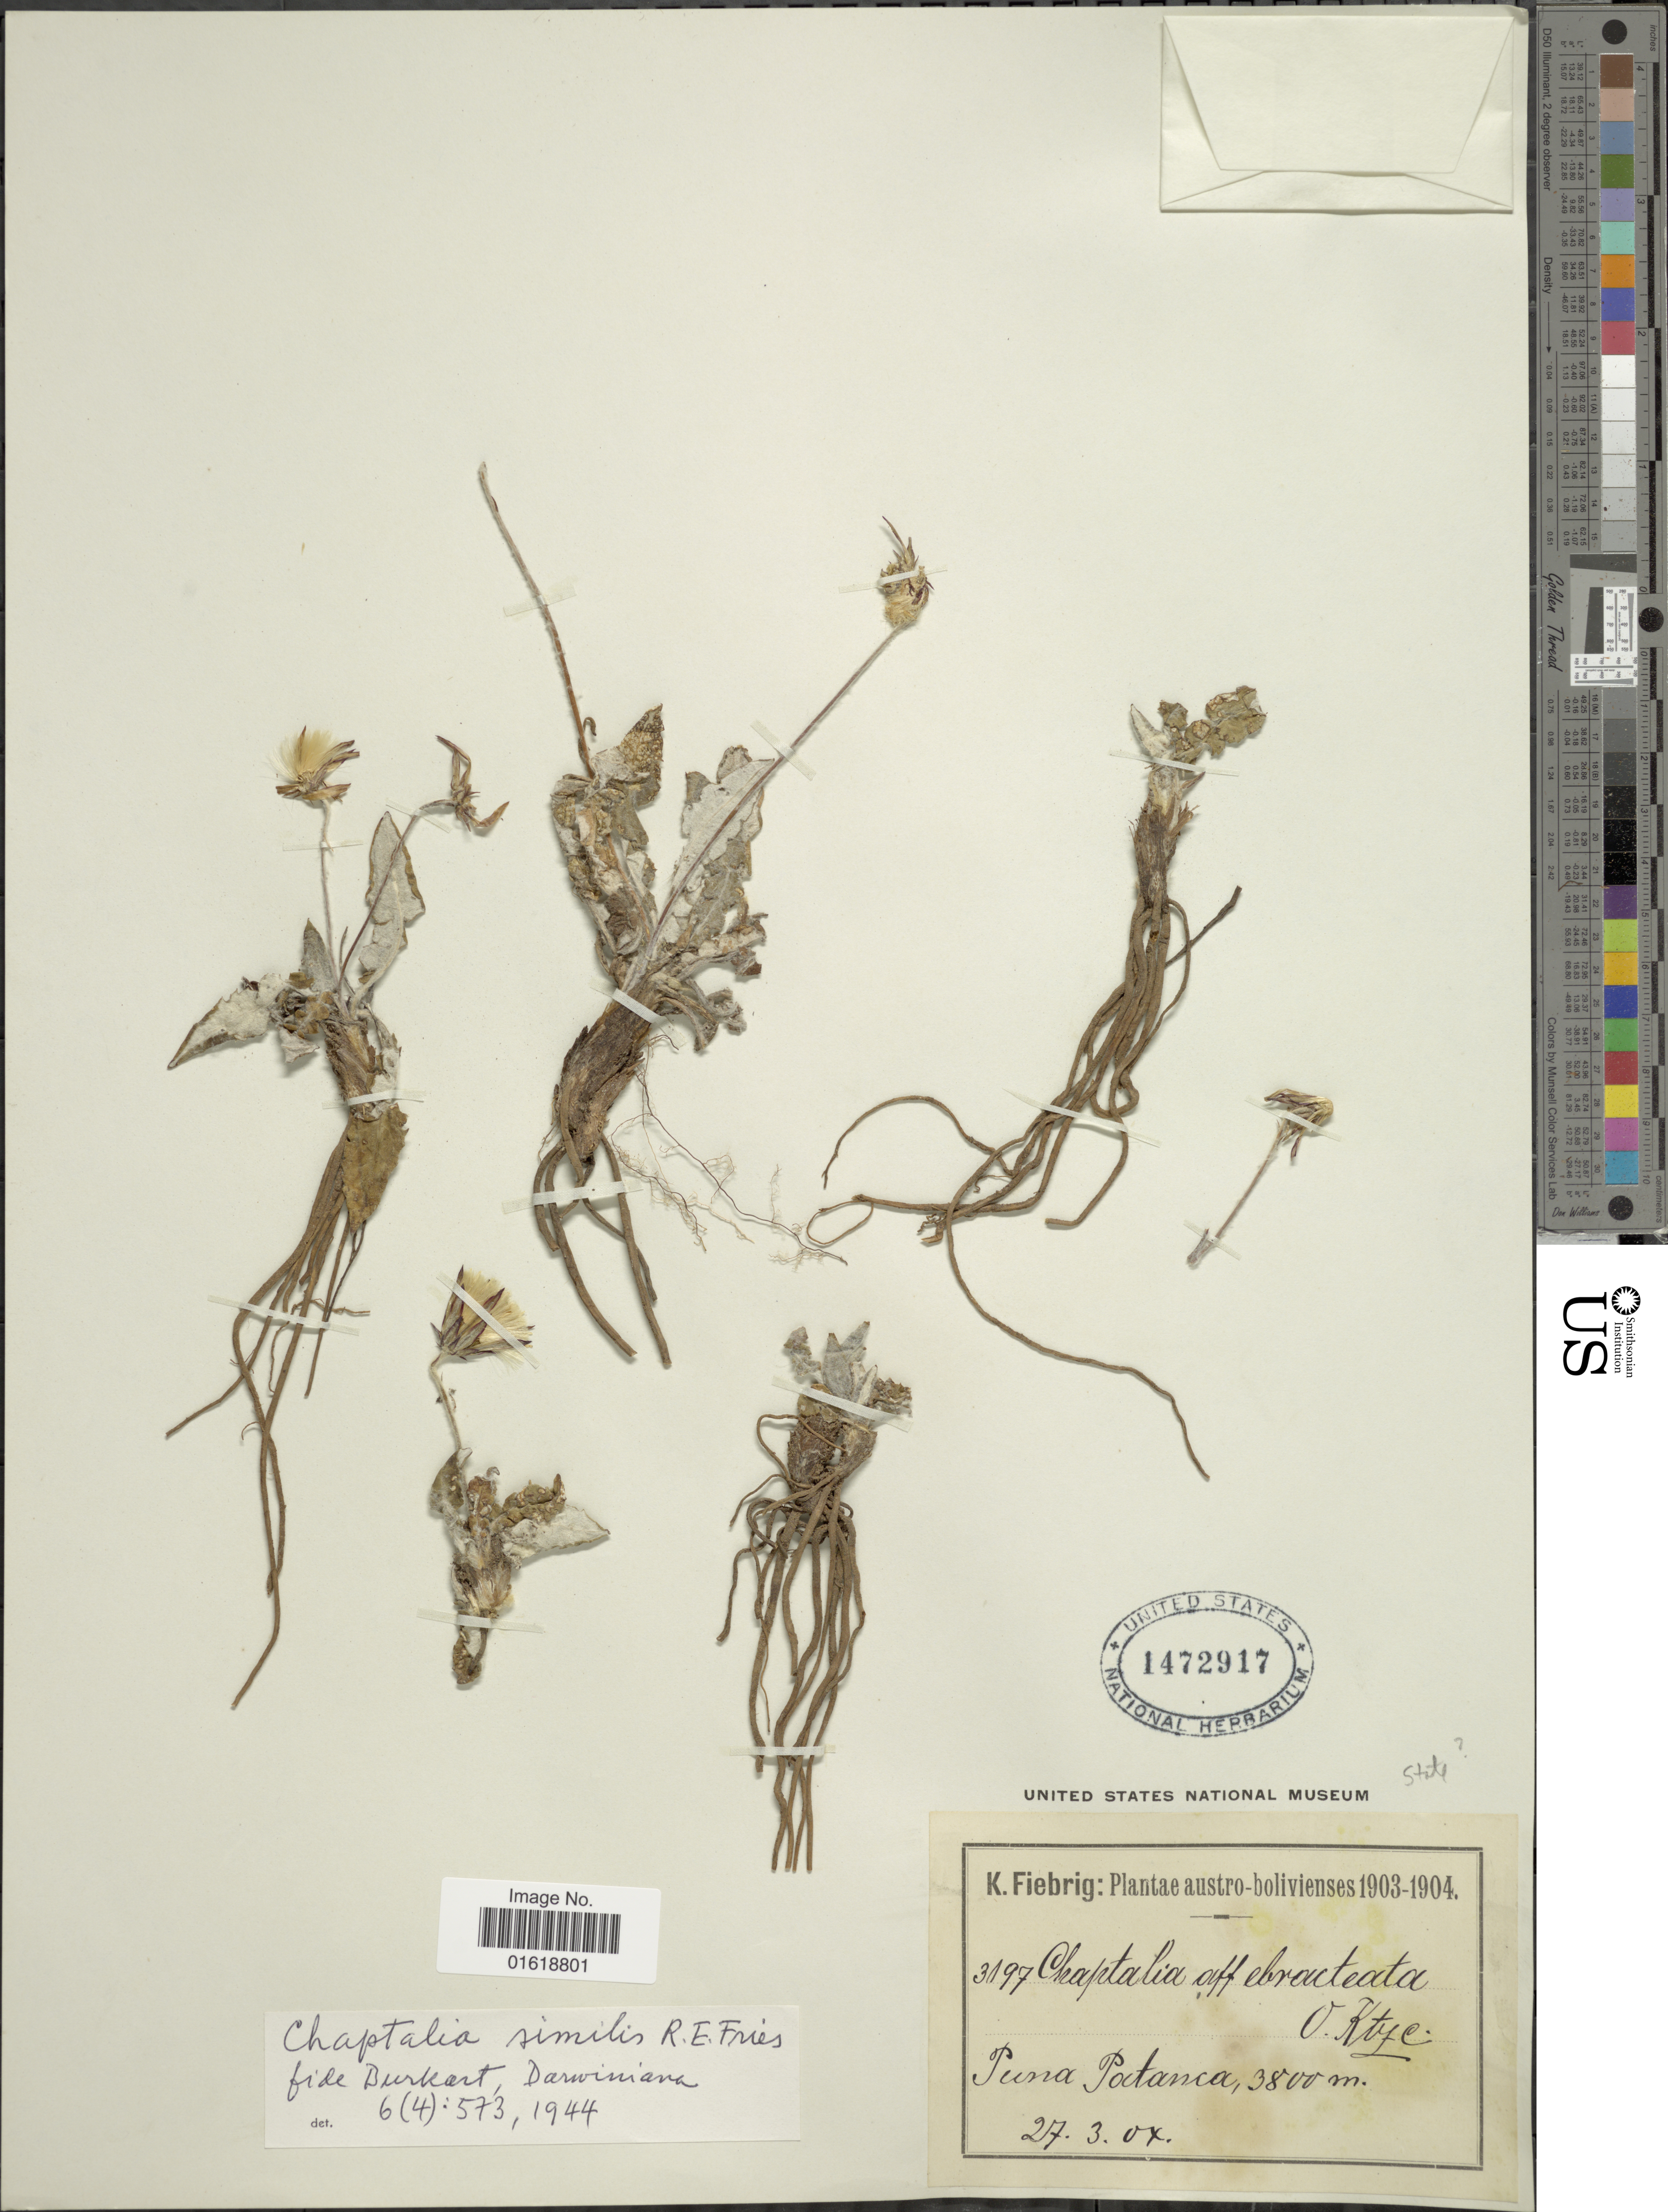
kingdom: Plantae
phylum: Tracheophyta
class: Magnoliopsida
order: Asterales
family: Asteraceae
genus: Chaptalia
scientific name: Chaptalia similis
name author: R.E. Fr.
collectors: K. Fiebrig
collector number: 3197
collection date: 1904-03-27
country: Bolivia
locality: Austro-bolivienses. Puna Patanca.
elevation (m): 3800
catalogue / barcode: US 1472917